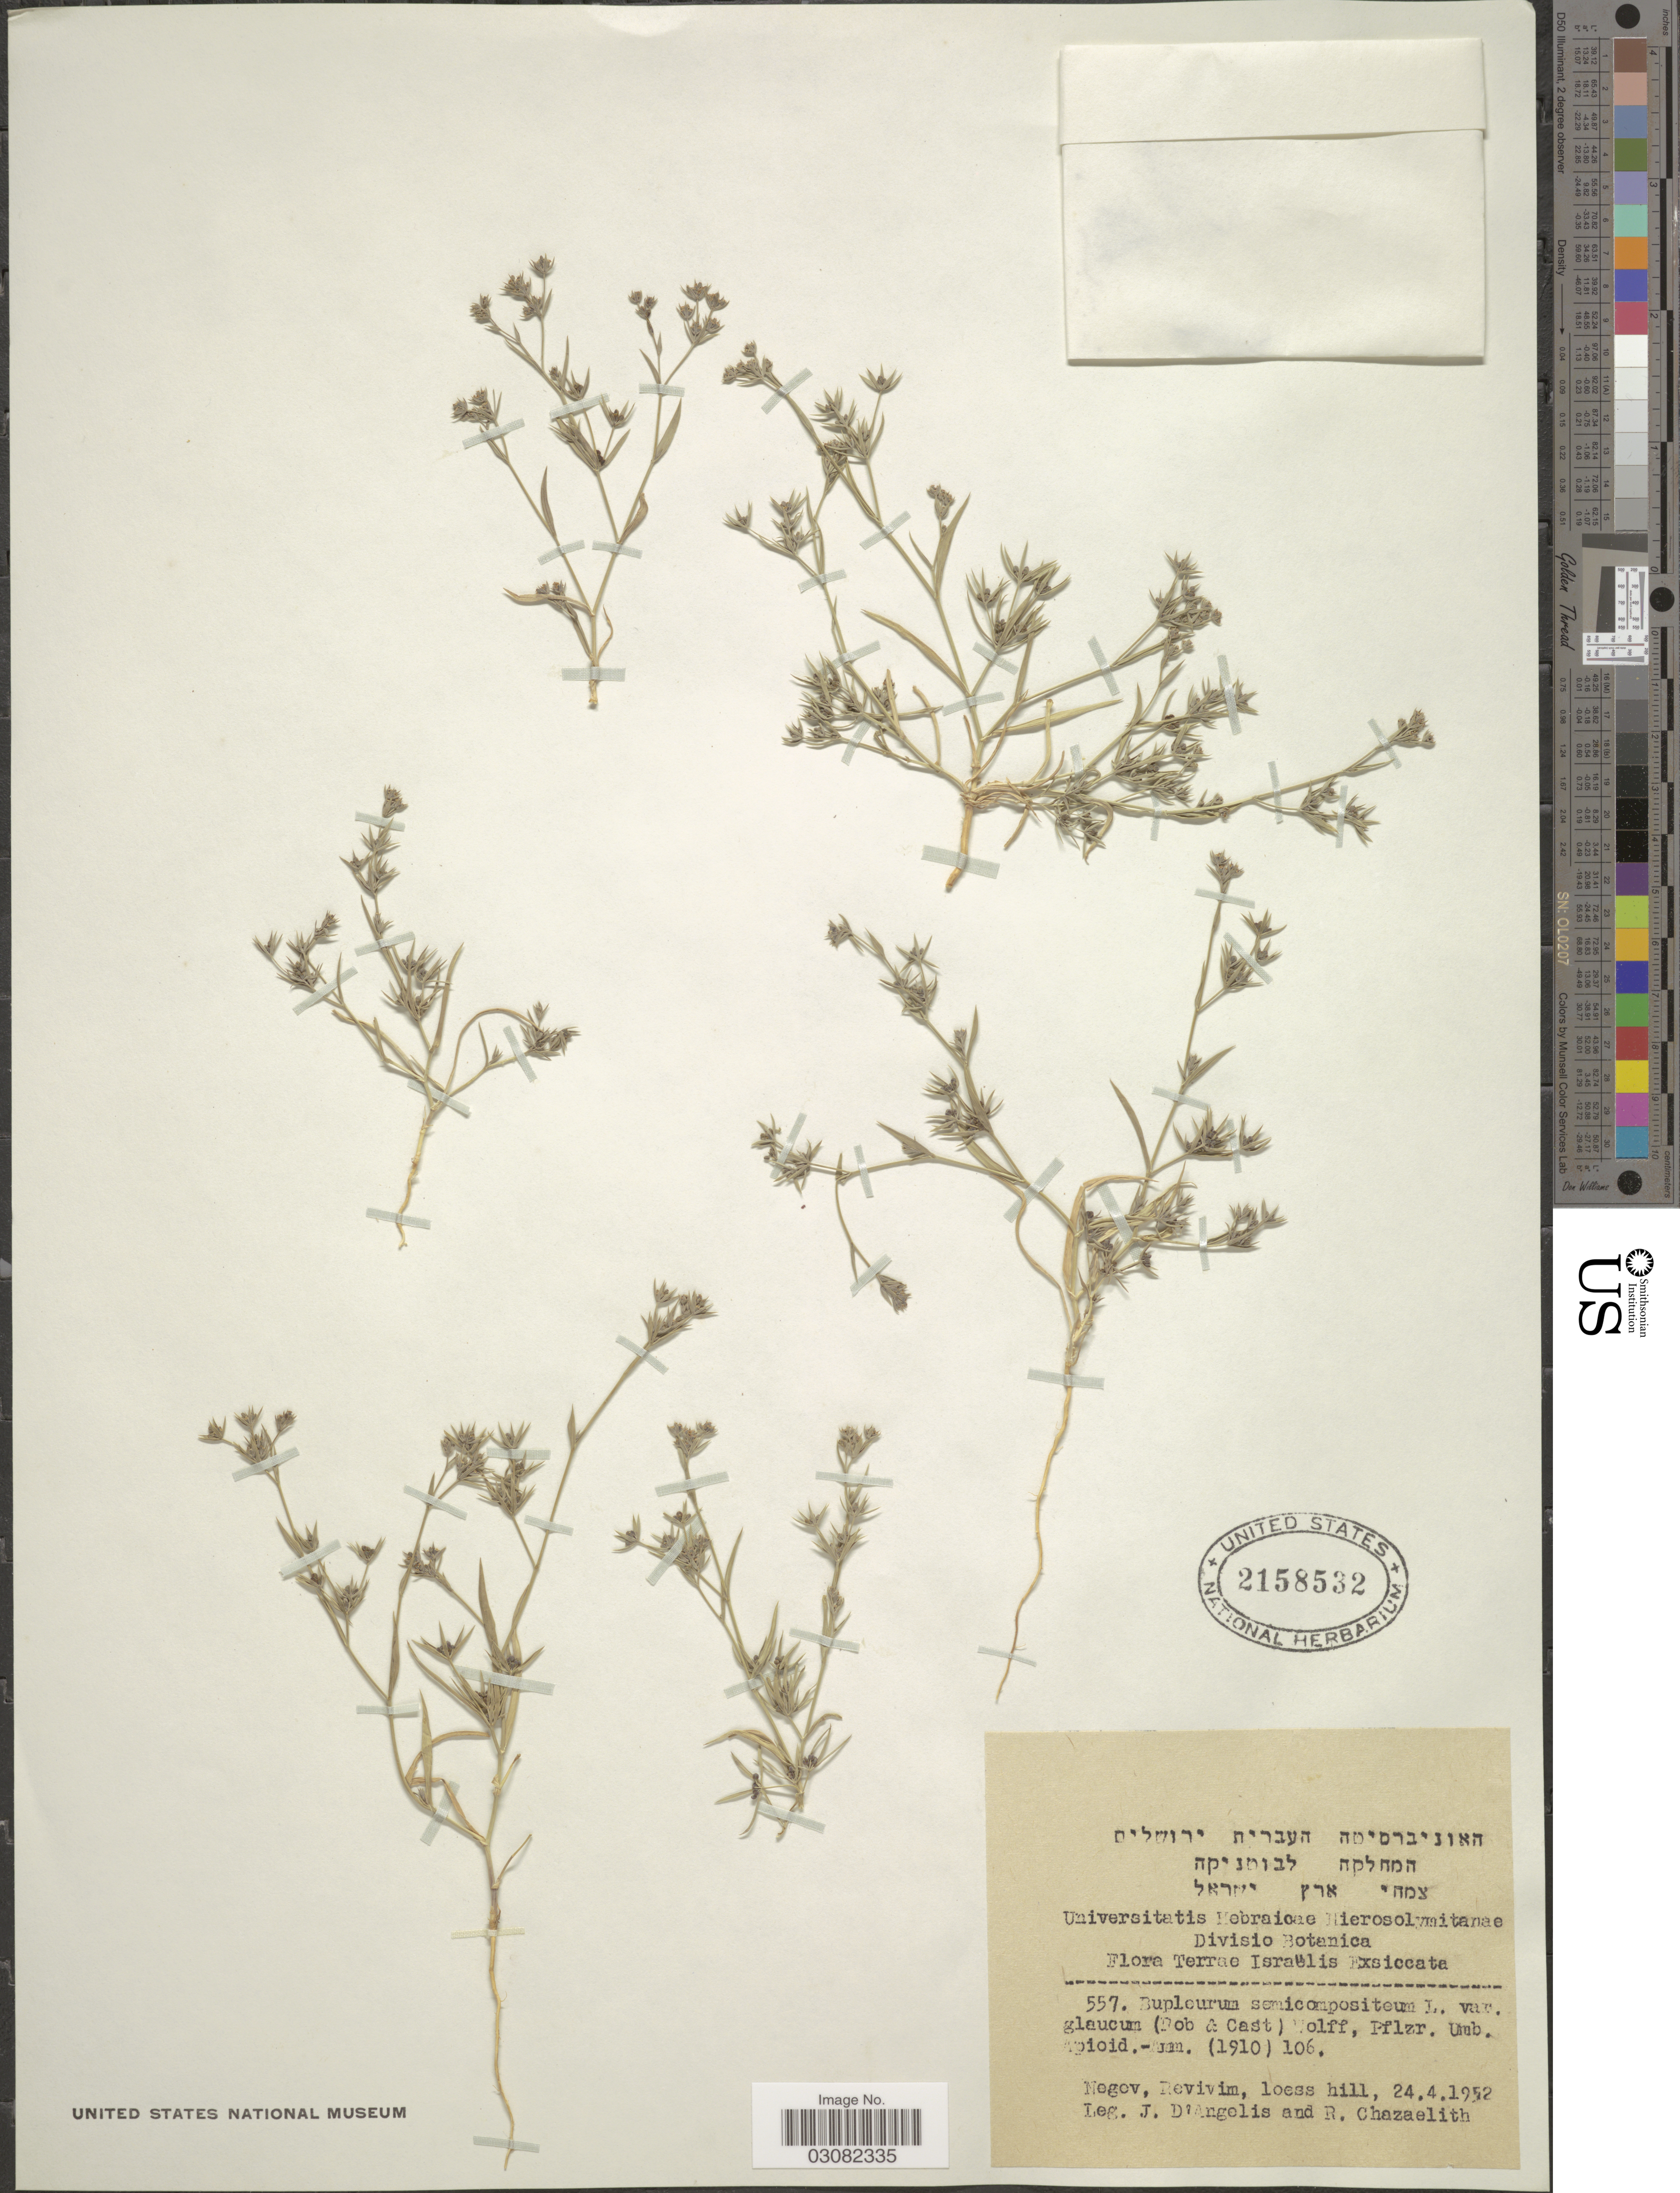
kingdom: Plantae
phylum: Tracheophyta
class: Magnoliopsida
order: Apiales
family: Apiaceae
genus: Bupleurum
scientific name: Bupleurum semicompositum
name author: L.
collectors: J. D'angelis & R. Chazaelith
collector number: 557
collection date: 1952-04-24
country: Israel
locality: Terrae Israëlis. Negev, Revivim. loess hill.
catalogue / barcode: US 2158532